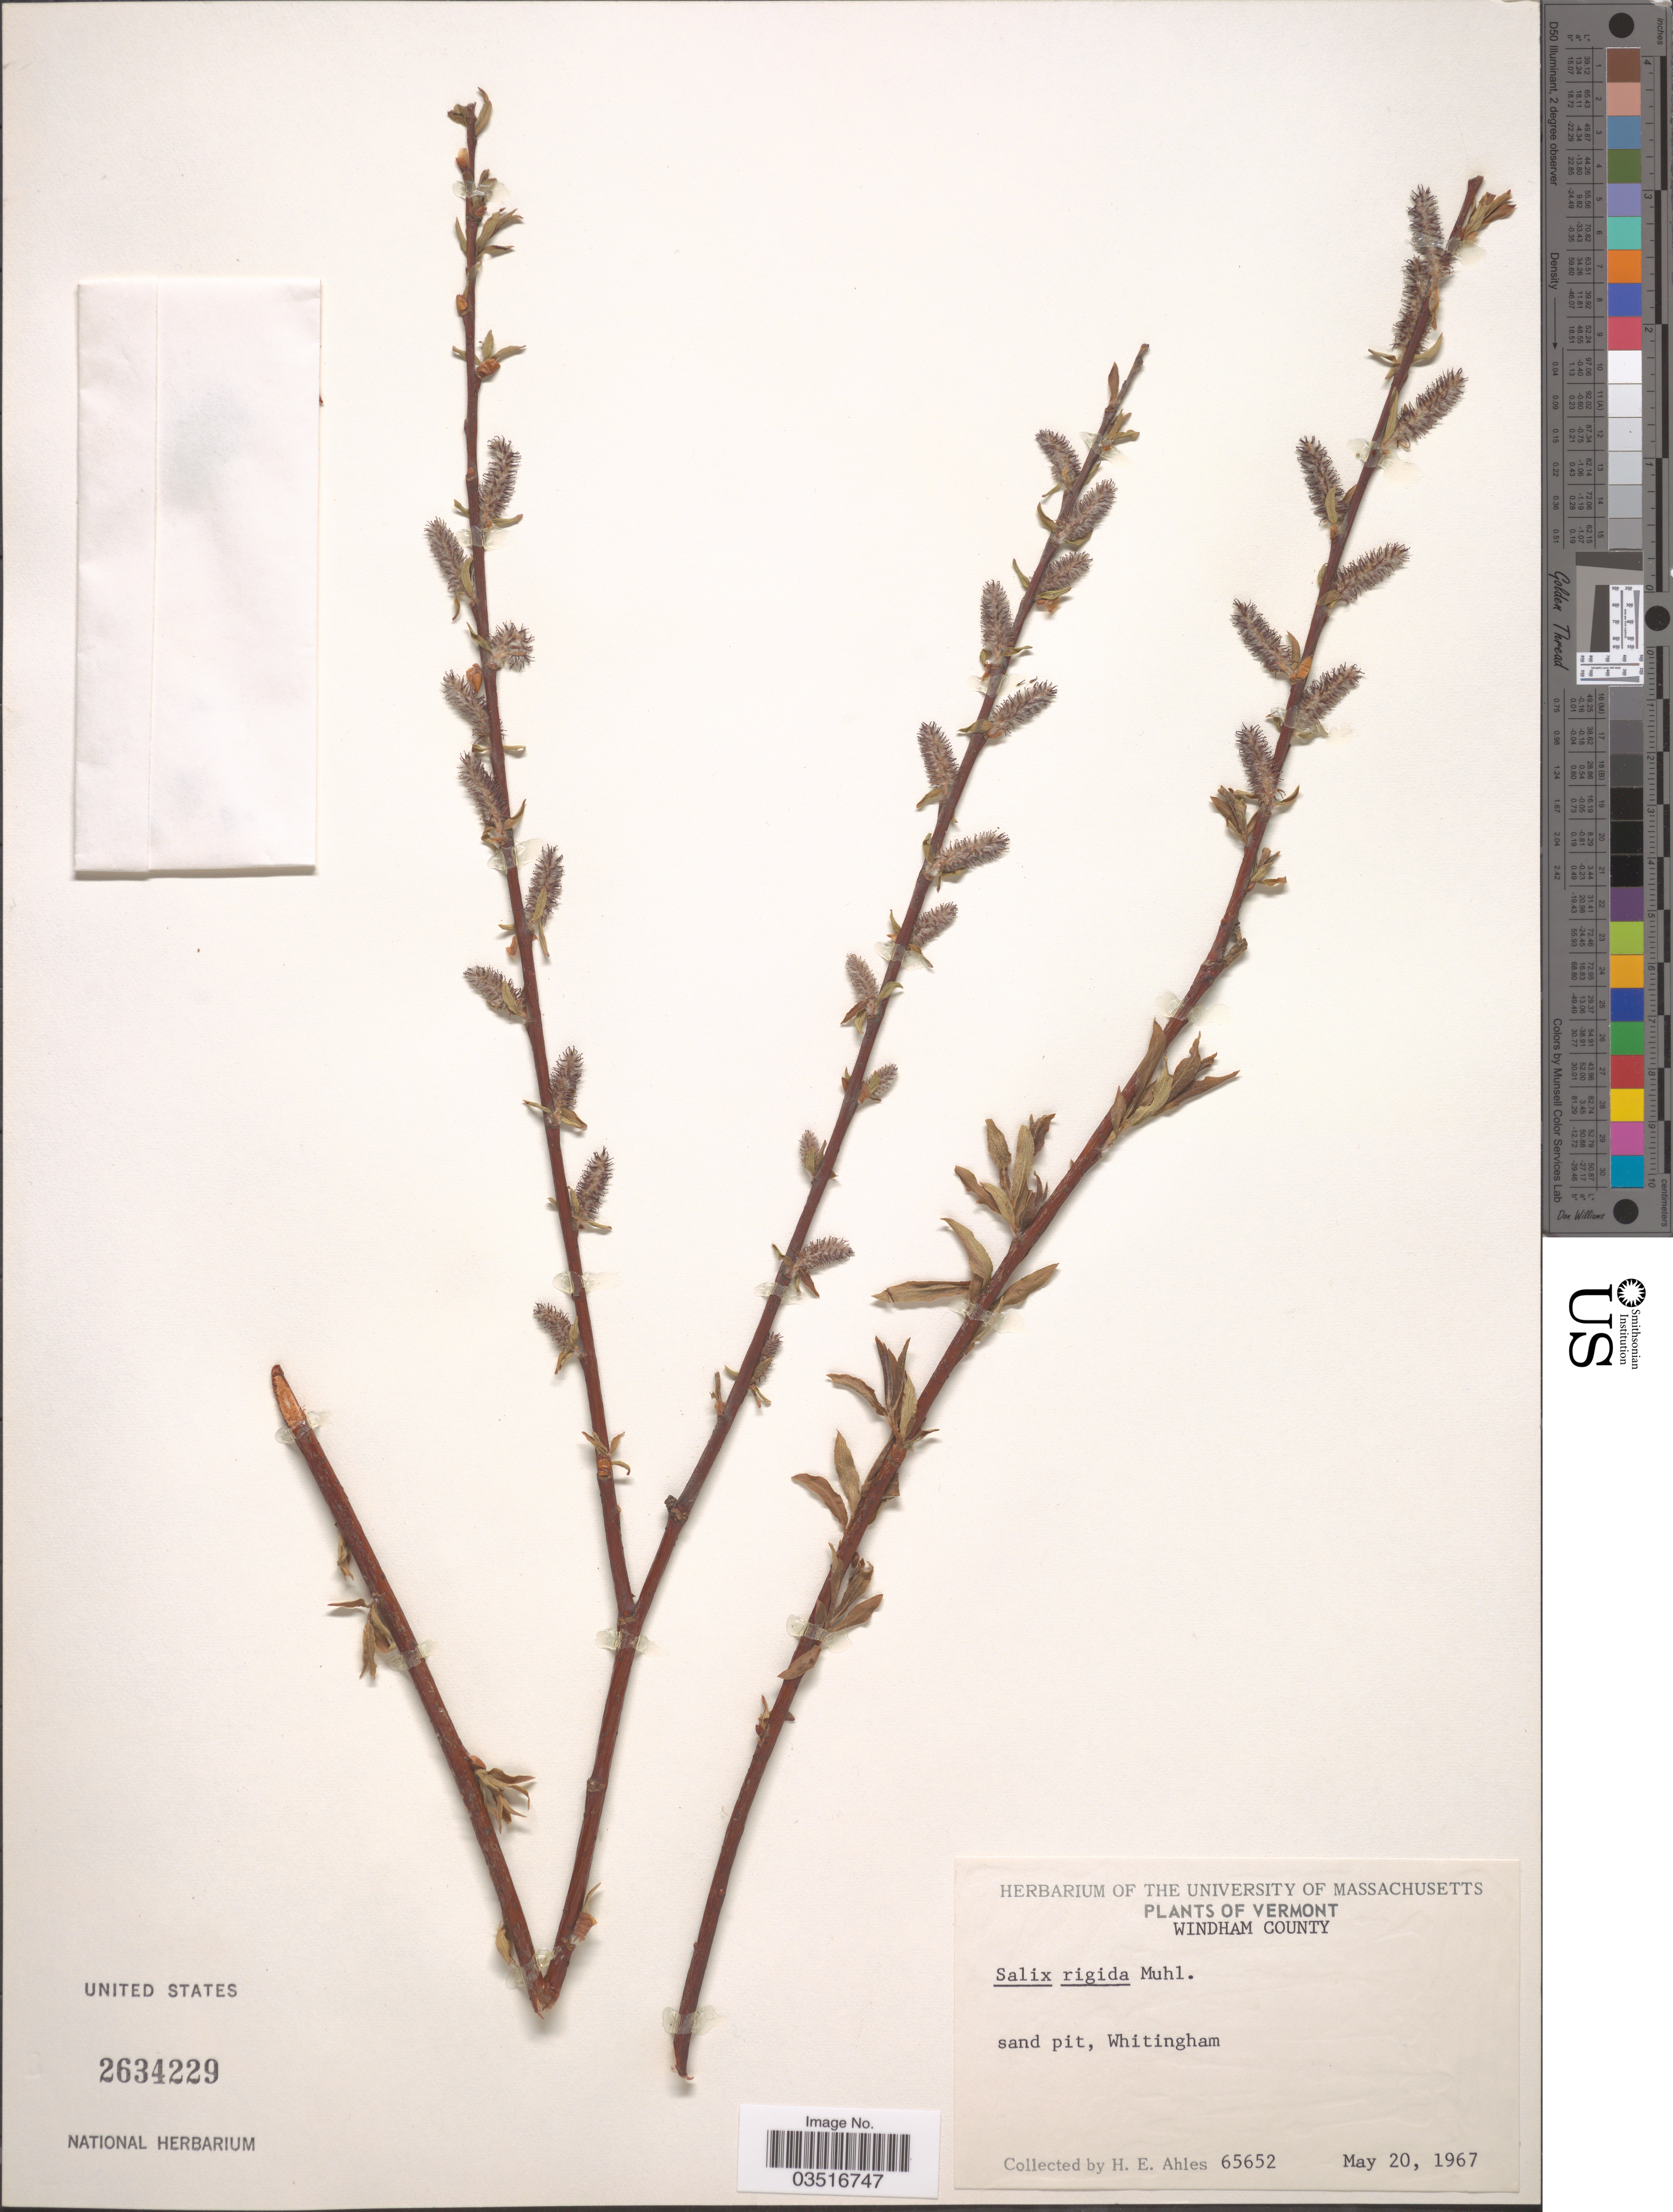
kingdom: Plantae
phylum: Tracheophyta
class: Magnoliopsida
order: Malpighiales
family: Salicaceae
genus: Salix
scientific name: Salix rigida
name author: Muhl.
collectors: H. E. Ahles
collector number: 65652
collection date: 1967-05-20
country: United States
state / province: Vermont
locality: Windham County. Sand pit, Whitingham.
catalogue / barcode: US 2634229